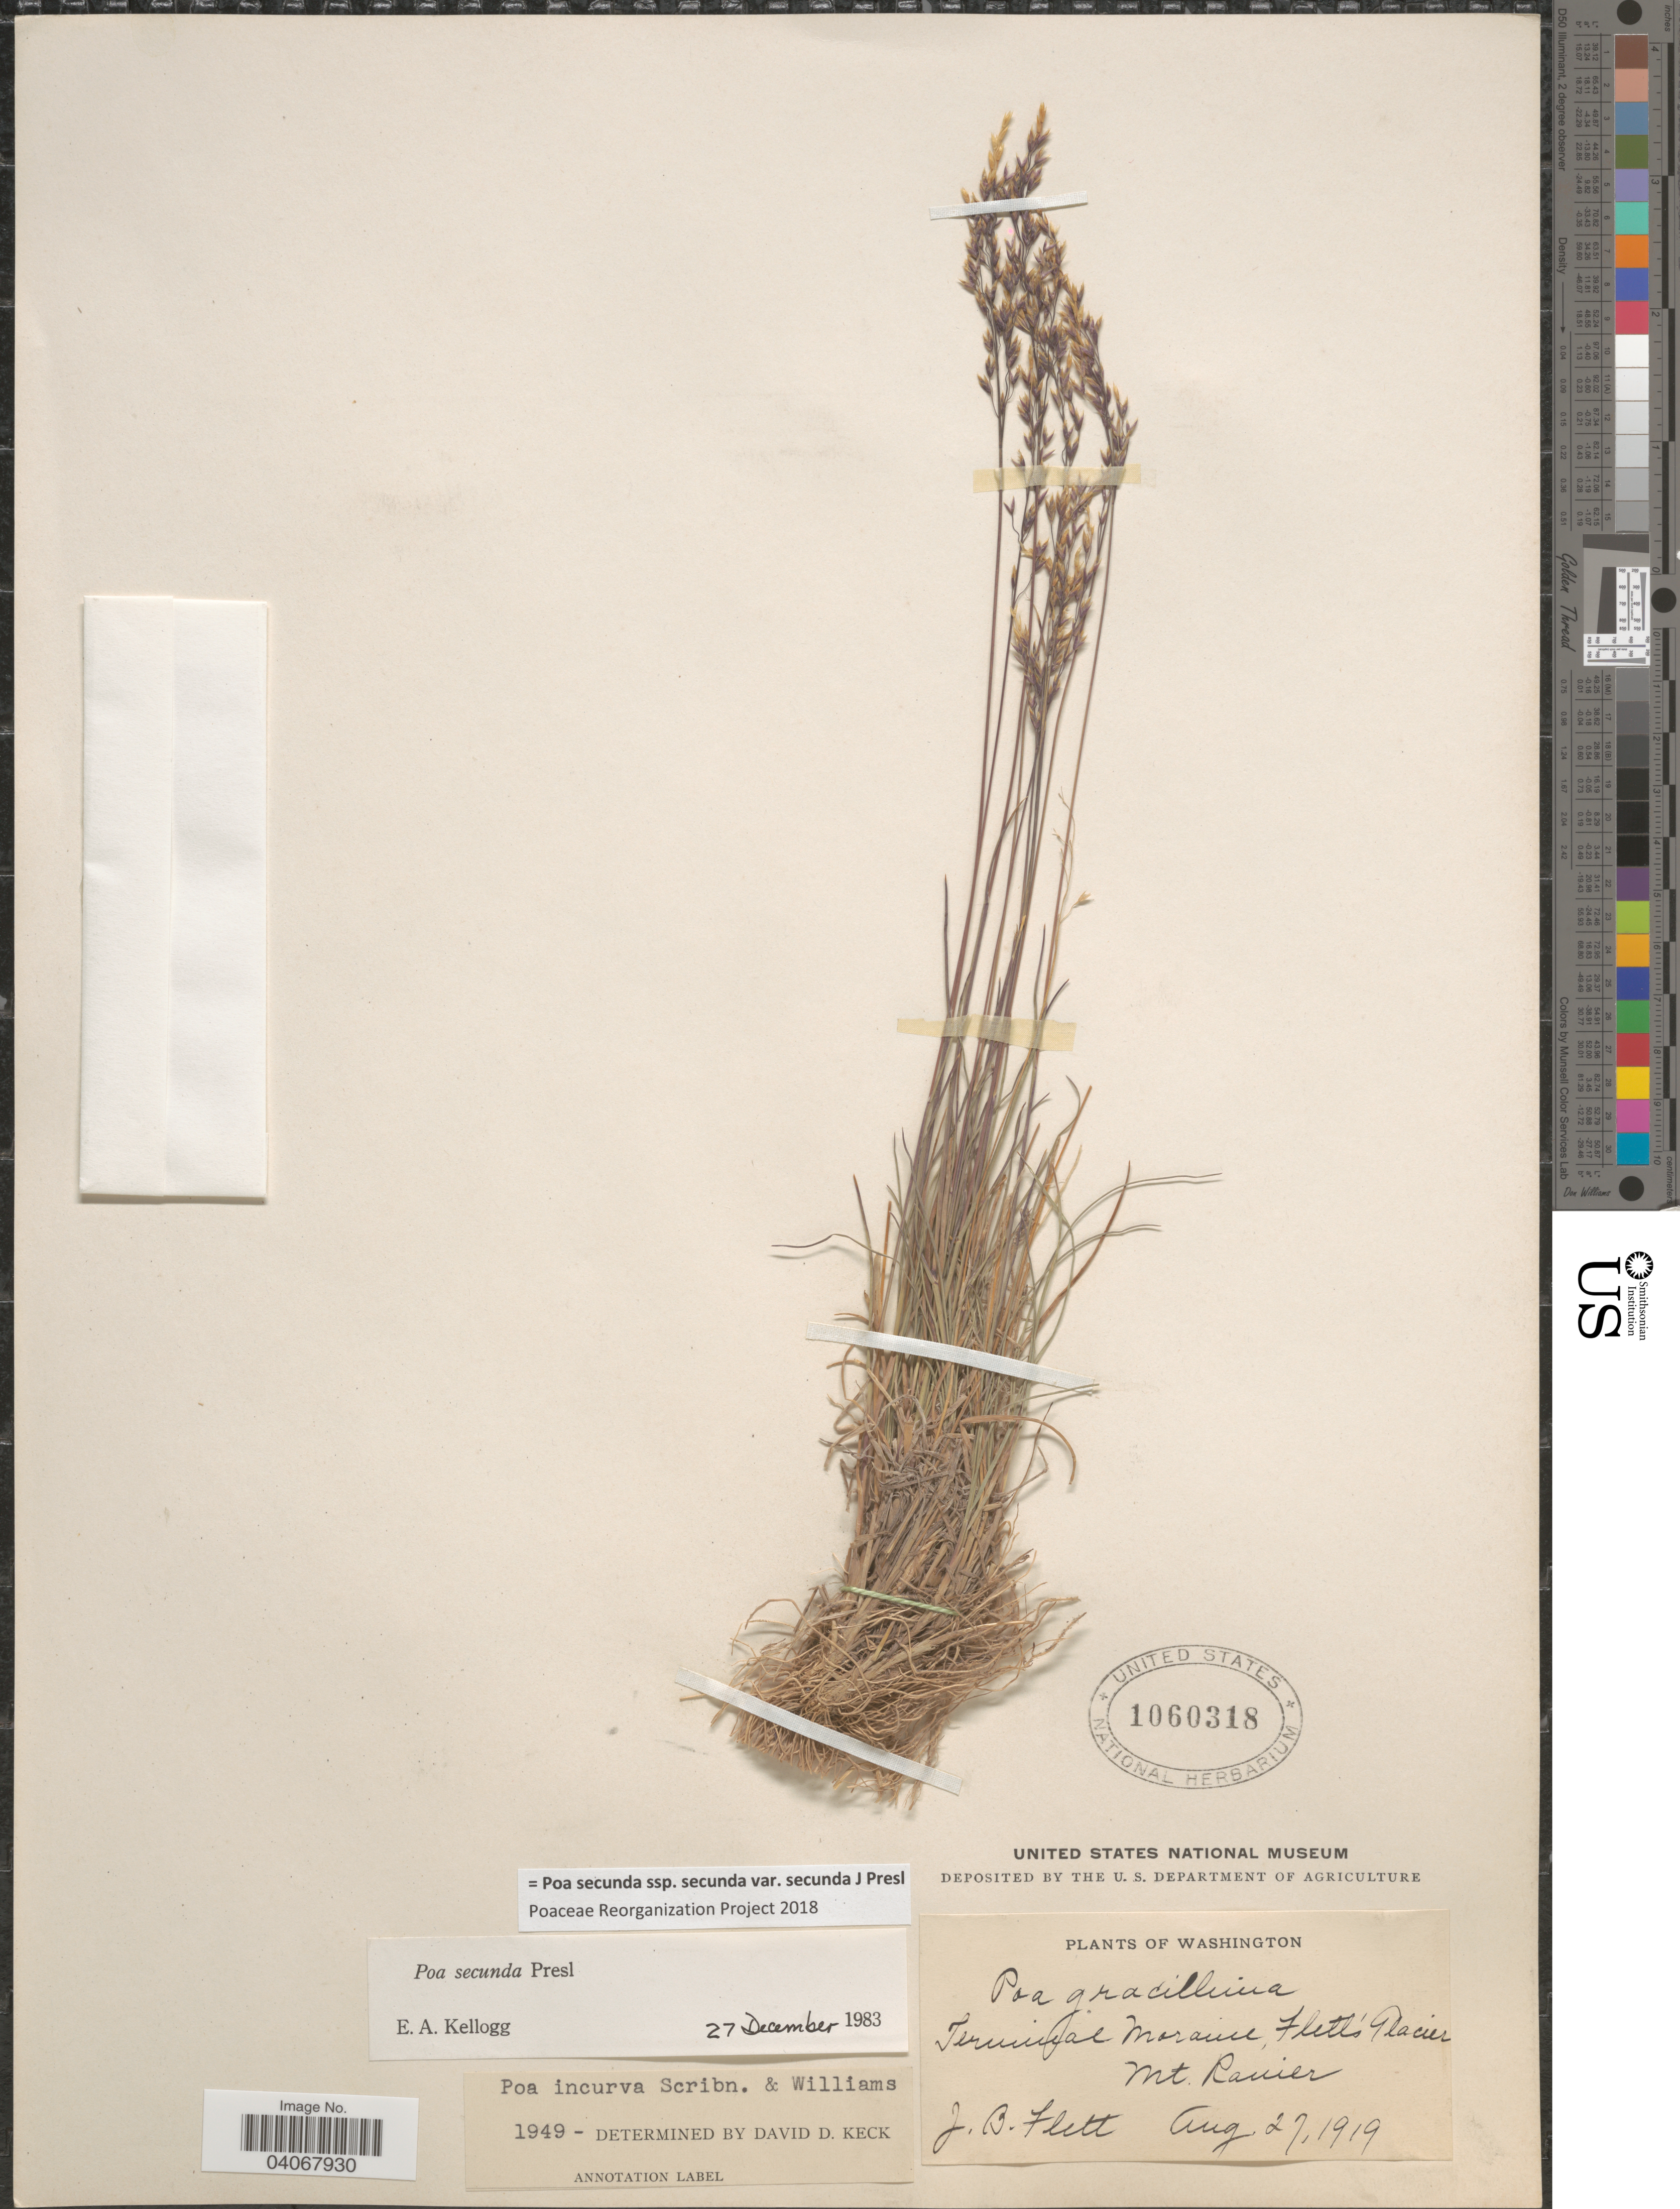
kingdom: Plantae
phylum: Tracheophyta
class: Liliopsida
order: Poales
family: Poaceae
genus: Poa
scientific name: Poa secunda subsp. secunda var. secunda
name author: J. Presl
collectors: J. Flett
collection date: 1919-08-27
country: United States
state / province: Washington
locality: Terminal Moraine, Flett's Glacier. Mt Ranier.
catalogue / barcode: US 1060318